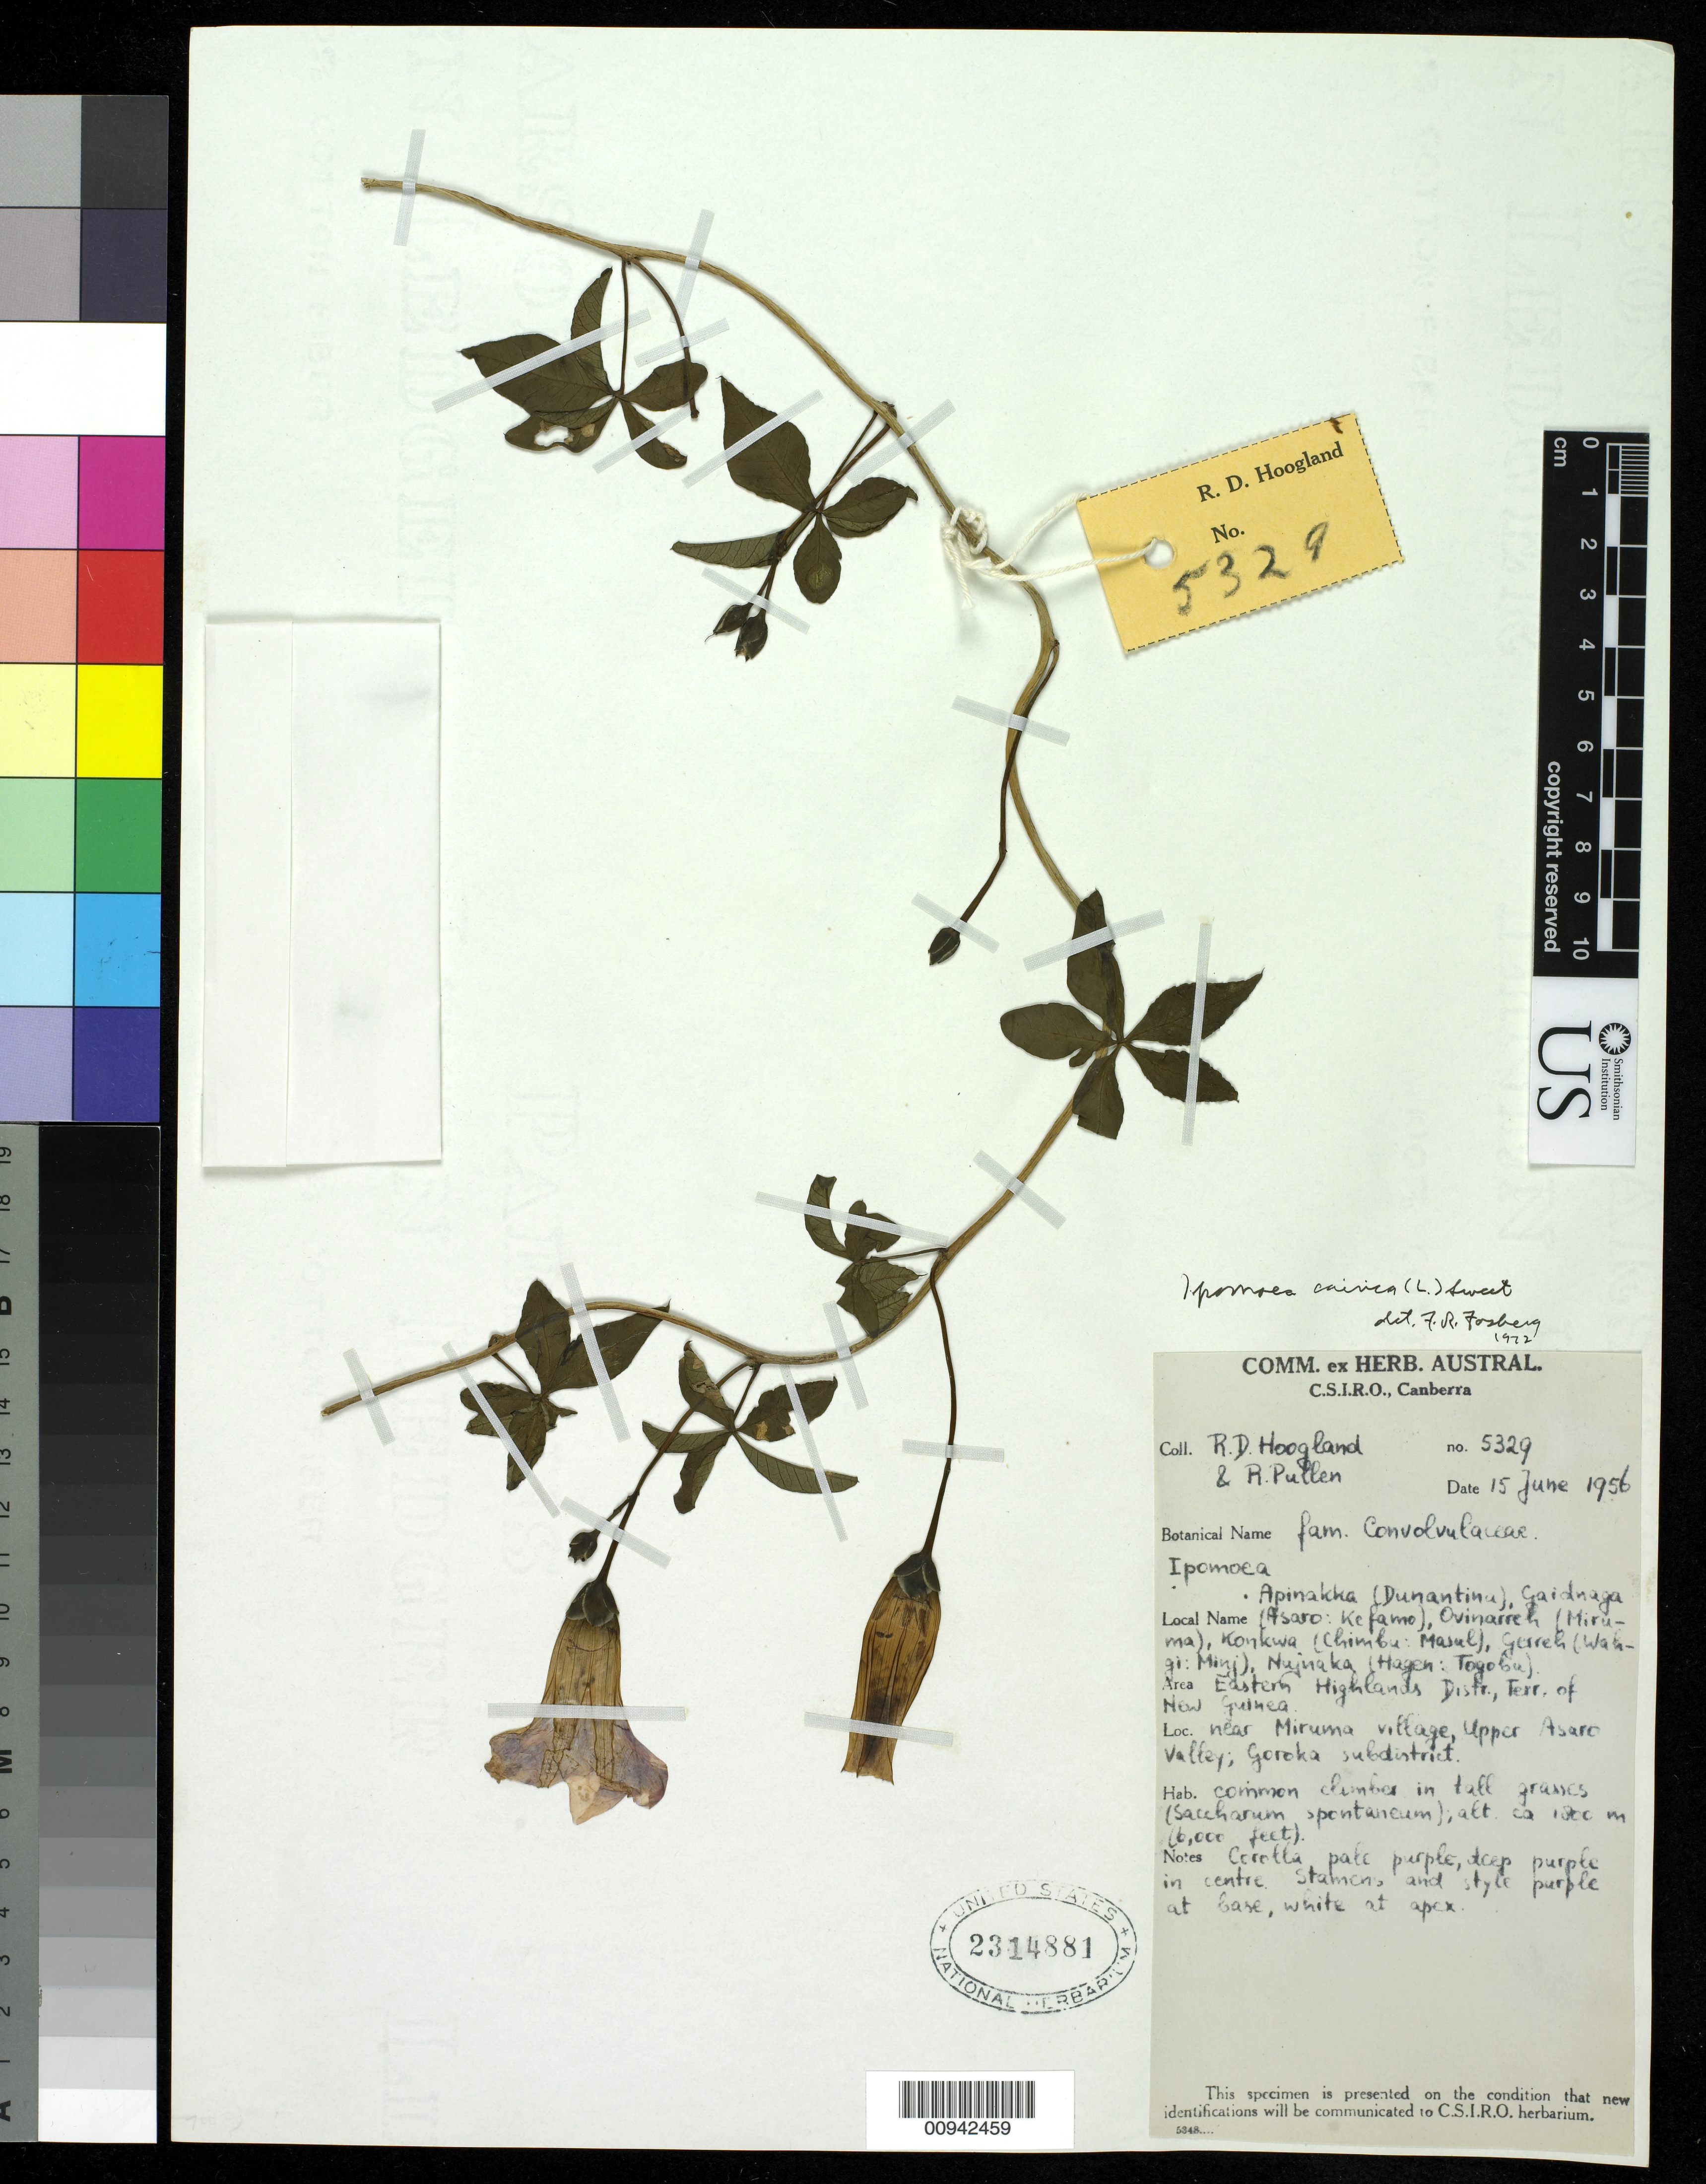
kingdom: Plantae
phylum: Tracheophyta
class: Magnoliopsida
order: Solanales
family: Convolvulaceae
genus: Ipomoea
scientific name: Ipomoea cairica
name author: (L.) Sweet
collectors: R. D. Hoogland & R. Pullen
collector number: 5329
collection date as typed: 15 Jun 1956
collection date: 1956-06-15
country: Papua New Guinea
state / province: Eastern Highlands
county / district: Goroka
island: New Guinea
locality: near Miruma village, Upper Asaro Valley; Goroka subdistrict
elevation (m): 1300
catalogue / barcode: US 2314881